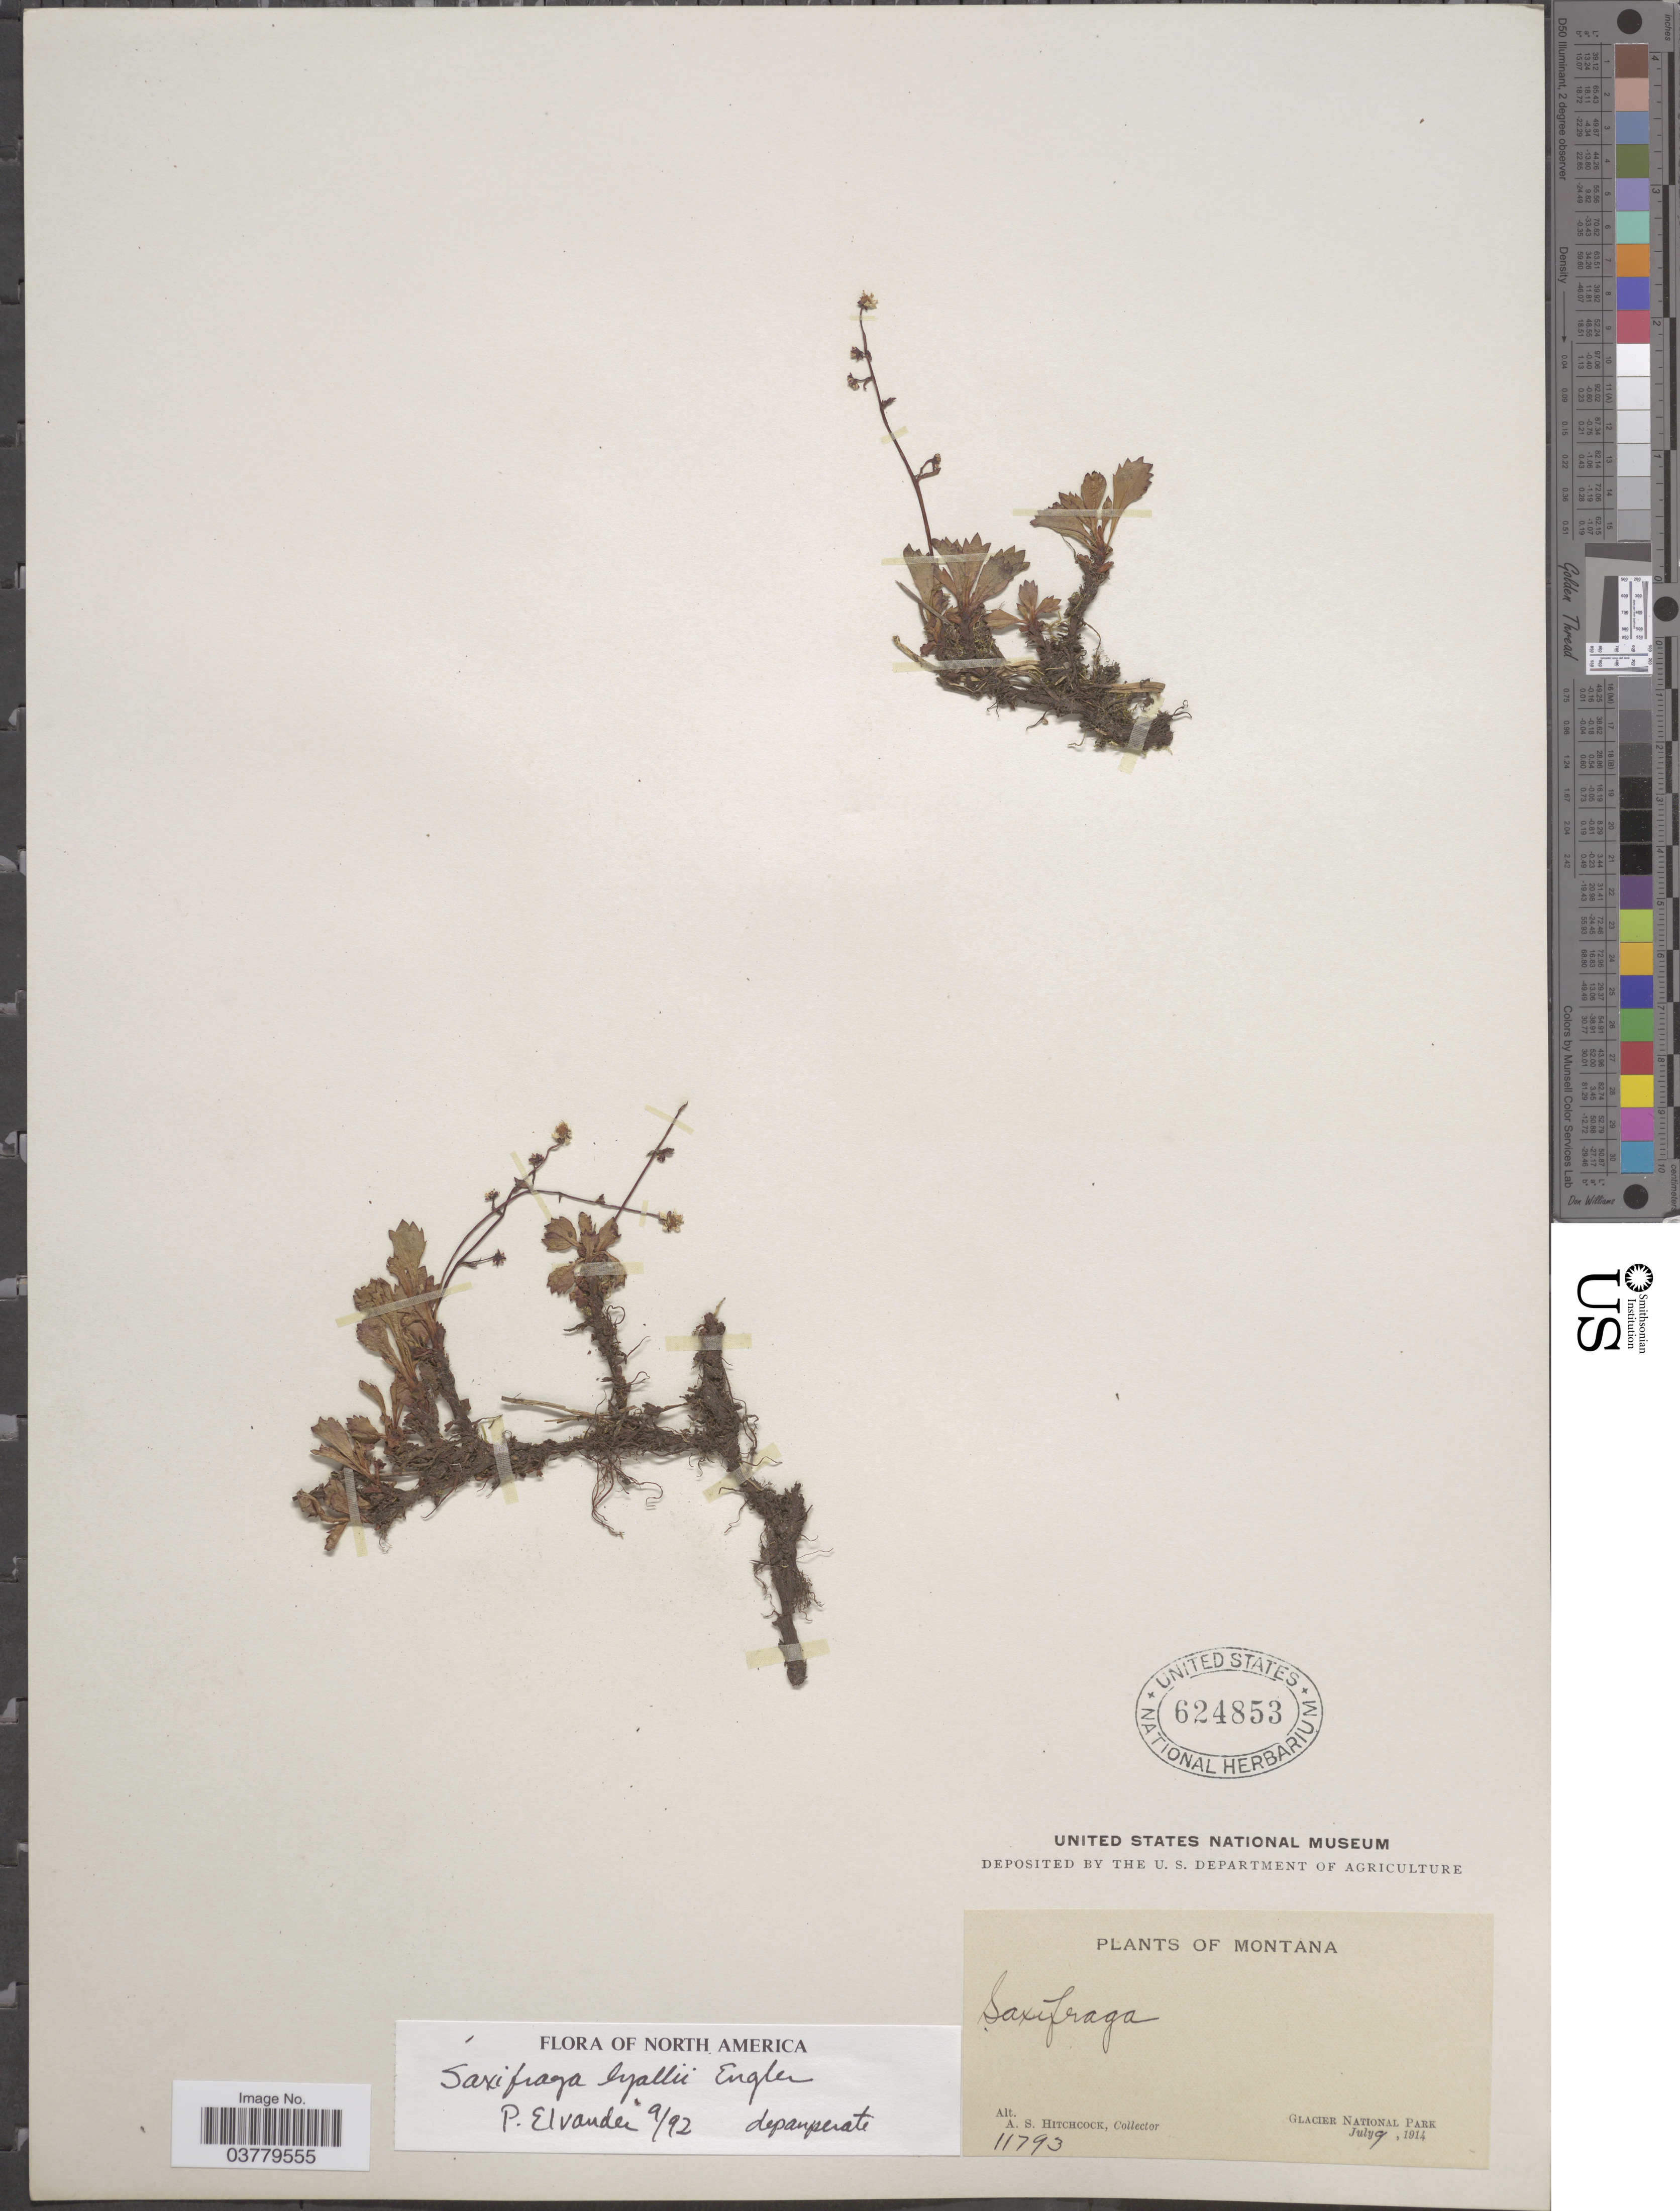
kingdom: Plantae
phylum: Tracheophyta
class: Magnoliopsida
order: Saxifragales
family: Saxifragaceae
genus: Micranthes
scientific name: Micranthes lyalii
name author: (Engl.) Small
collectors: A. S. Hitchcock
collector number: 11793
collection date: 1914-07-09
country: United States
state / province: Montana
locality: Glacier National Park.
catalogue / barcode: US 624853